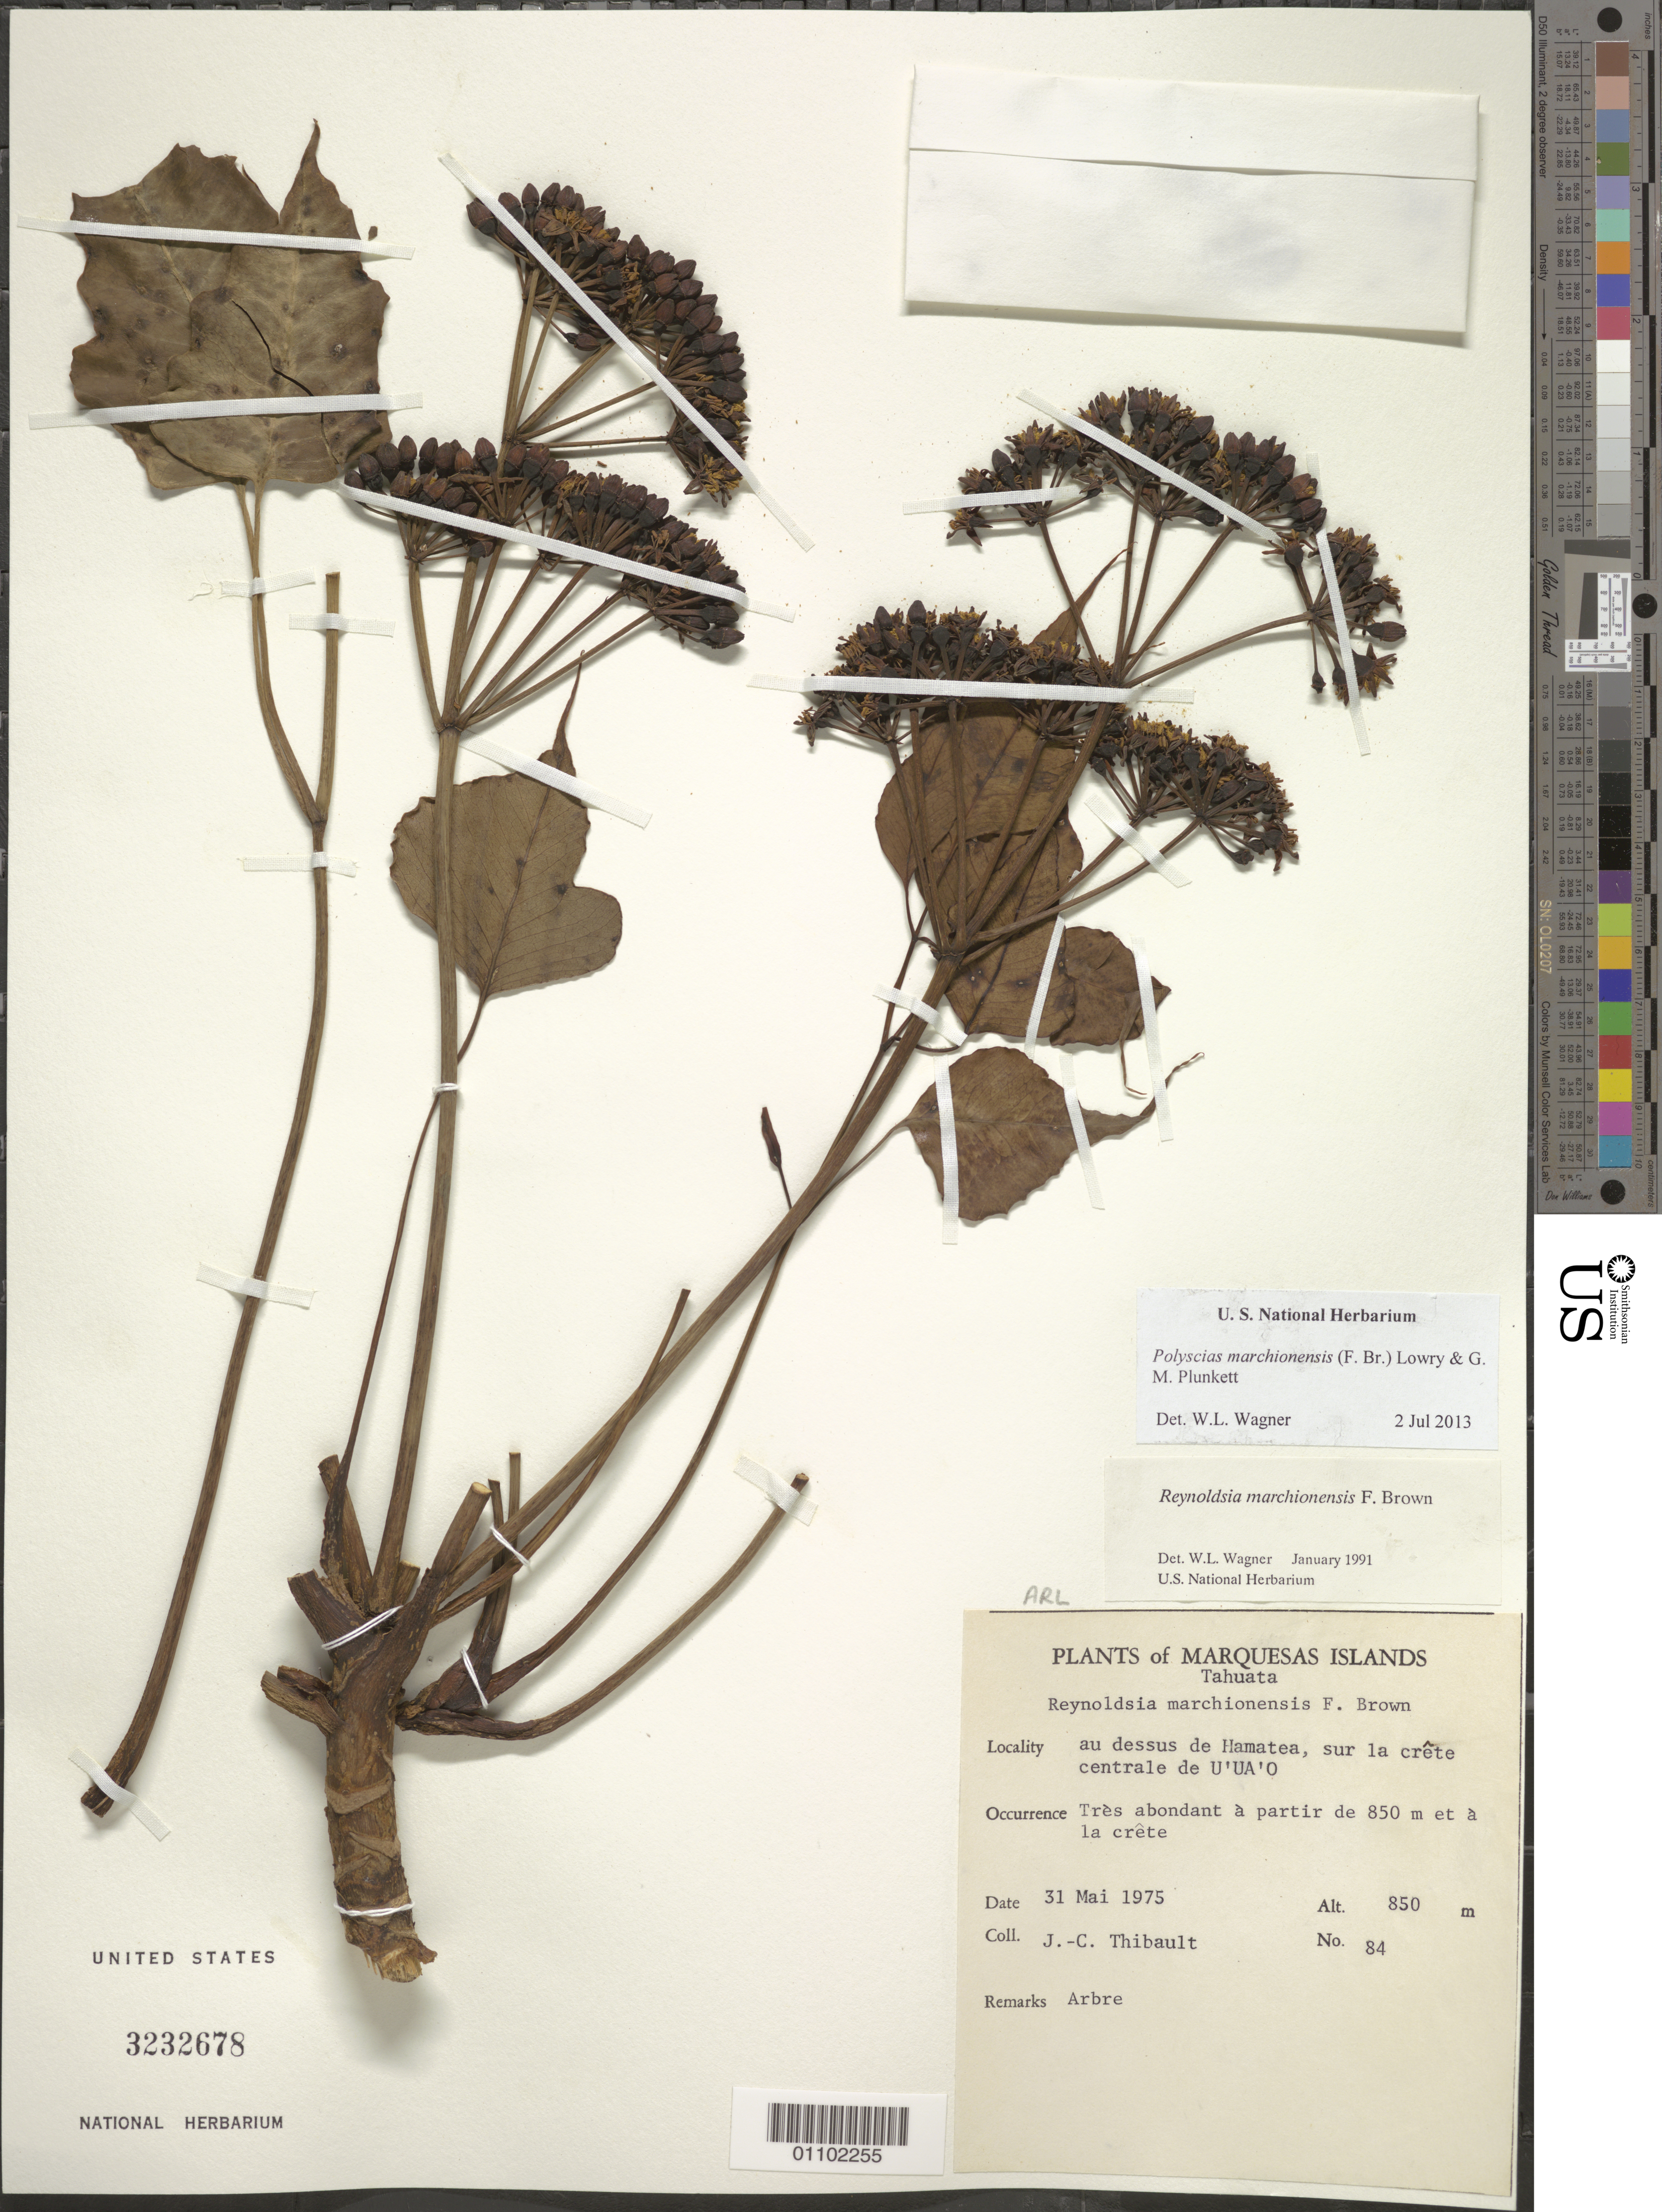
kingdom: Plantae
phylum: Tracheophyta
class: Magnoliopsida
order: Apiales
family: Araliaceae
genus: Polyscias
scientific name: Polyscias marchionensis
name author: (F. Br.) T.K. Lowery & G. M. Plunkett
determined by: Lorence, David H., (PTBG), National Tropical Botanical Garden (UNITED STATES)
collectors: J. Thibault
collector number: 84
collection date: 1975-05-31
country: French Polynesia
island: Tahuata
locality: au-dessus de Hamatea, sur la crête centrale de U'ua'o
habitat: Très abondant à partir de 850 m et à la crête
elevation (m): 850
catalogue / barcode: US 3232678